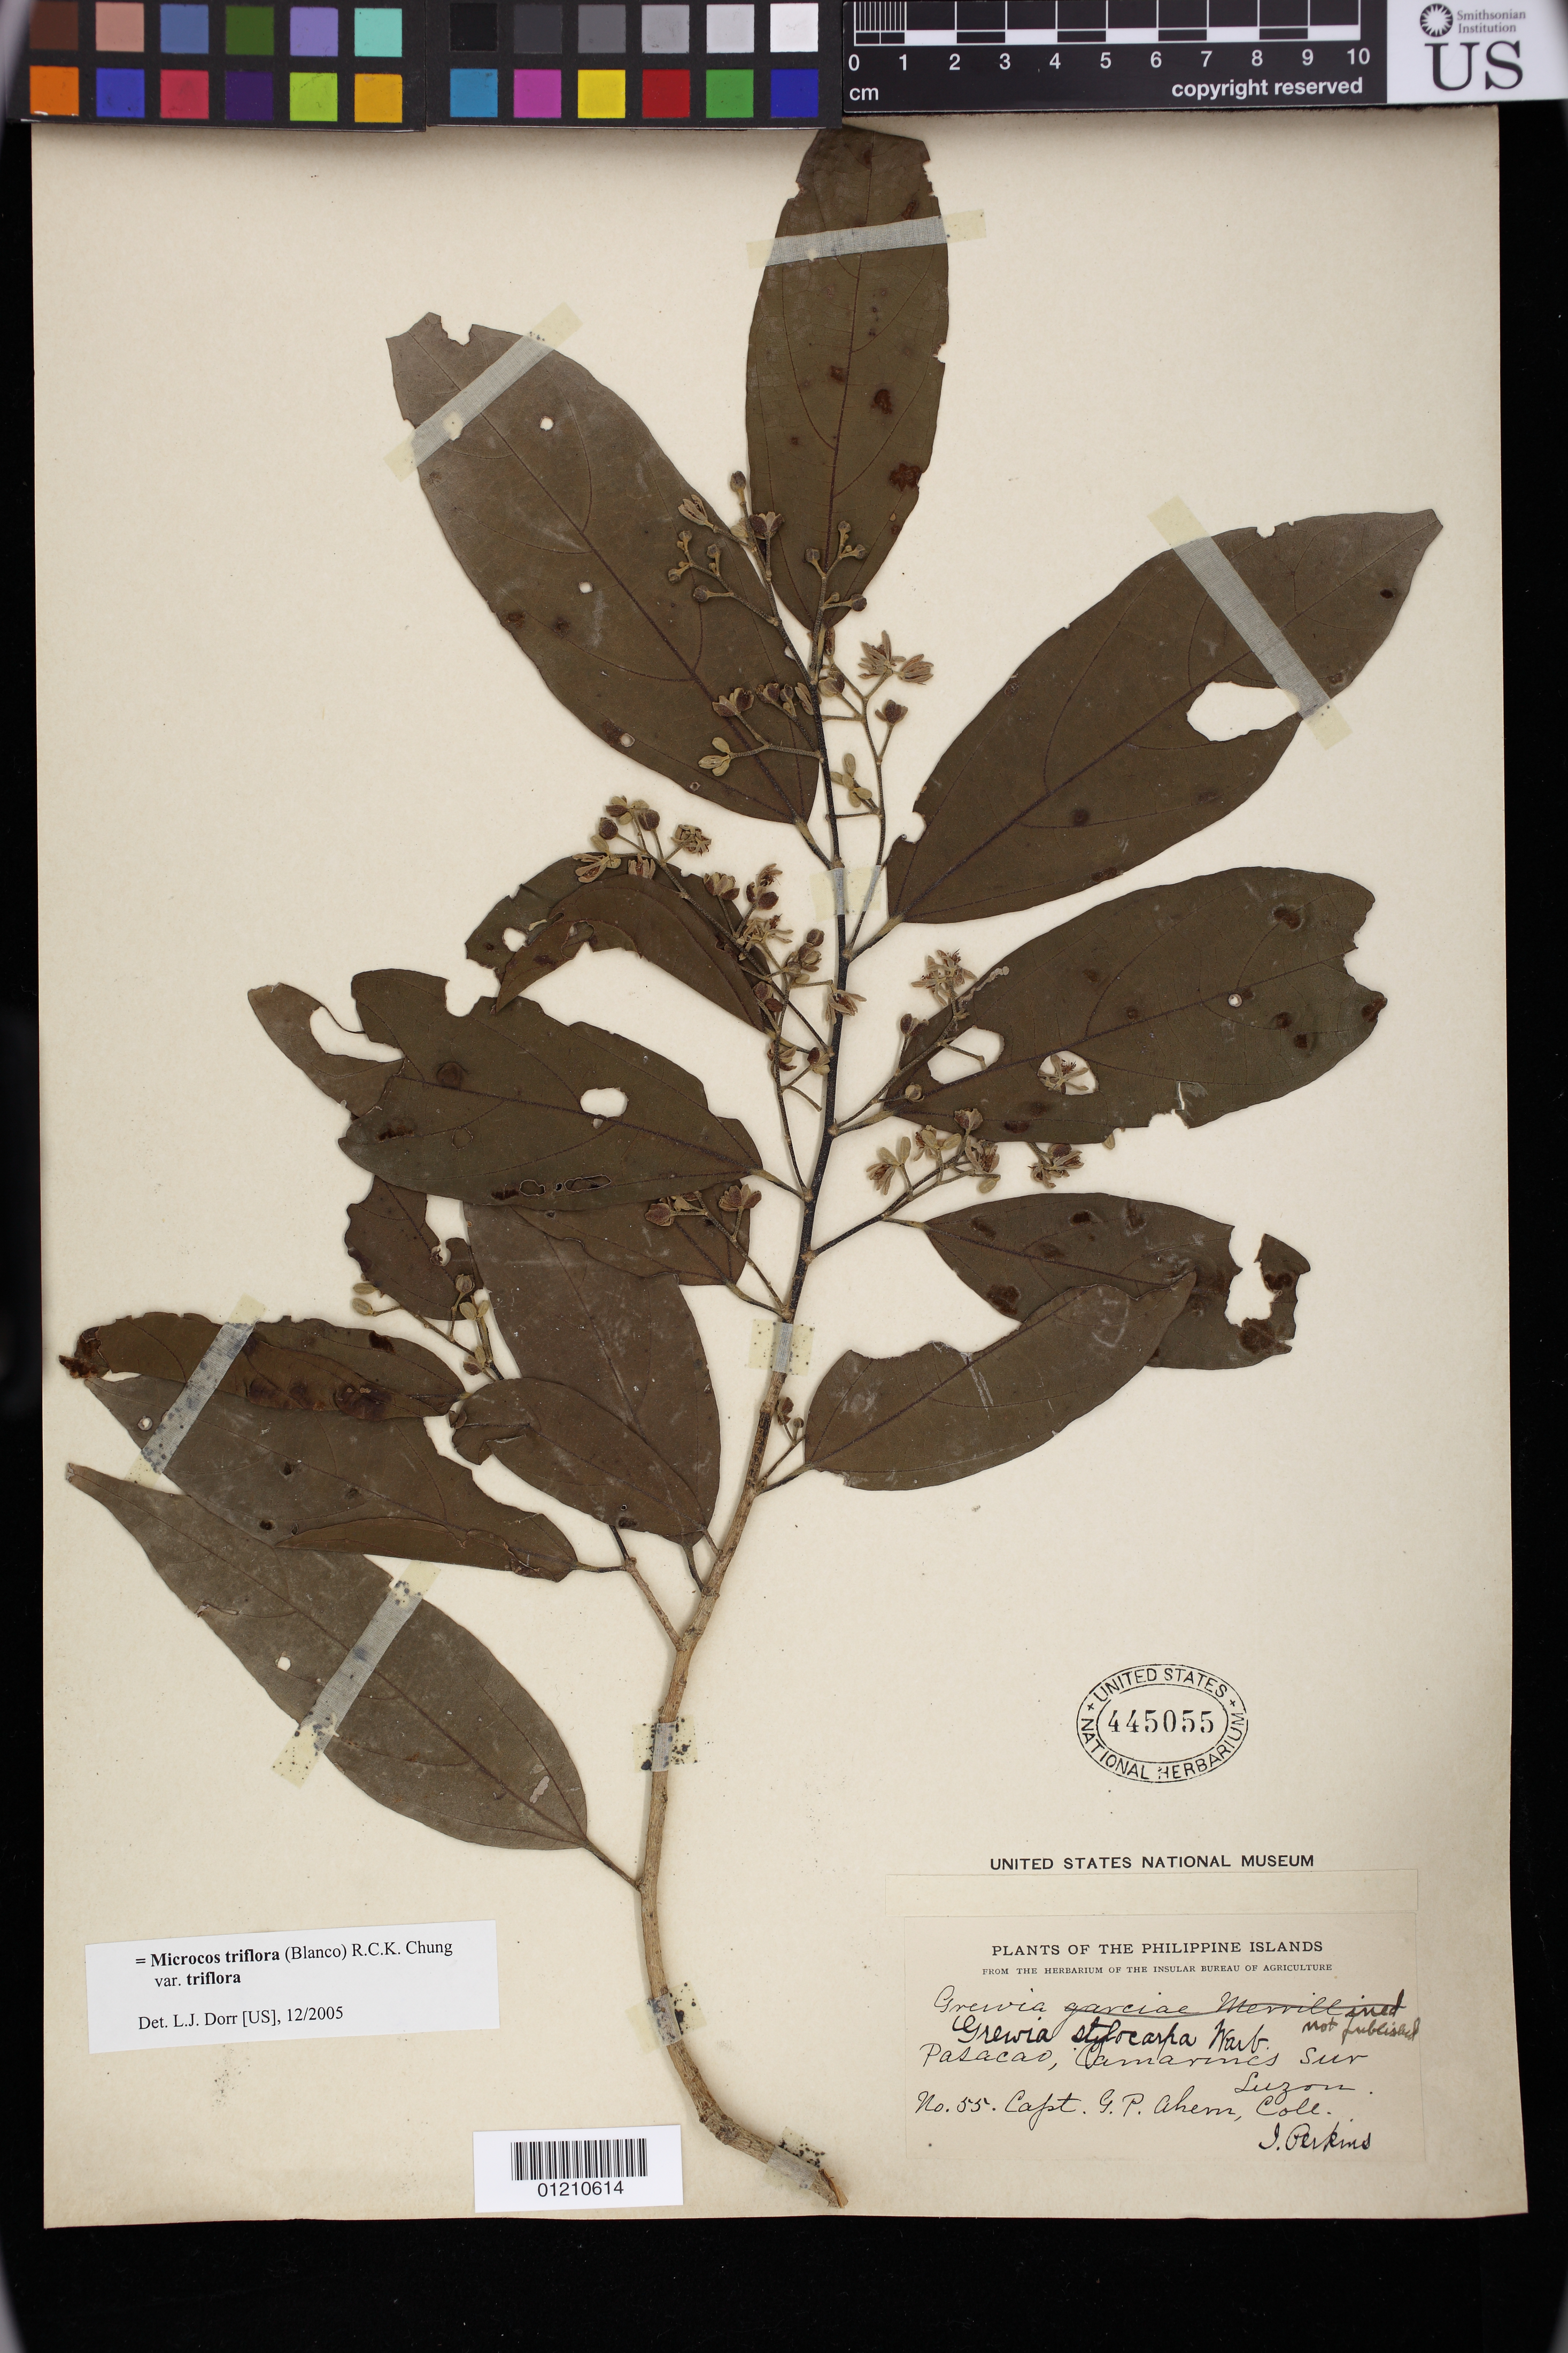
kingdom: Plantae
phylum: Tracheophyta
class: Magnoliopsida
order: Malvales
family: Malvaceae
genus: Microcos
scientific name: Microcos triflora var. triflora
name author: (Blanco) R.C.K. Chung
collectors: G. Ahern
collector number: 55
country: Philippines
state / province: Bicol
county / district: Camarines Sur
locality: Pasacao. Luzon.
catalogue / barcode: US 445055